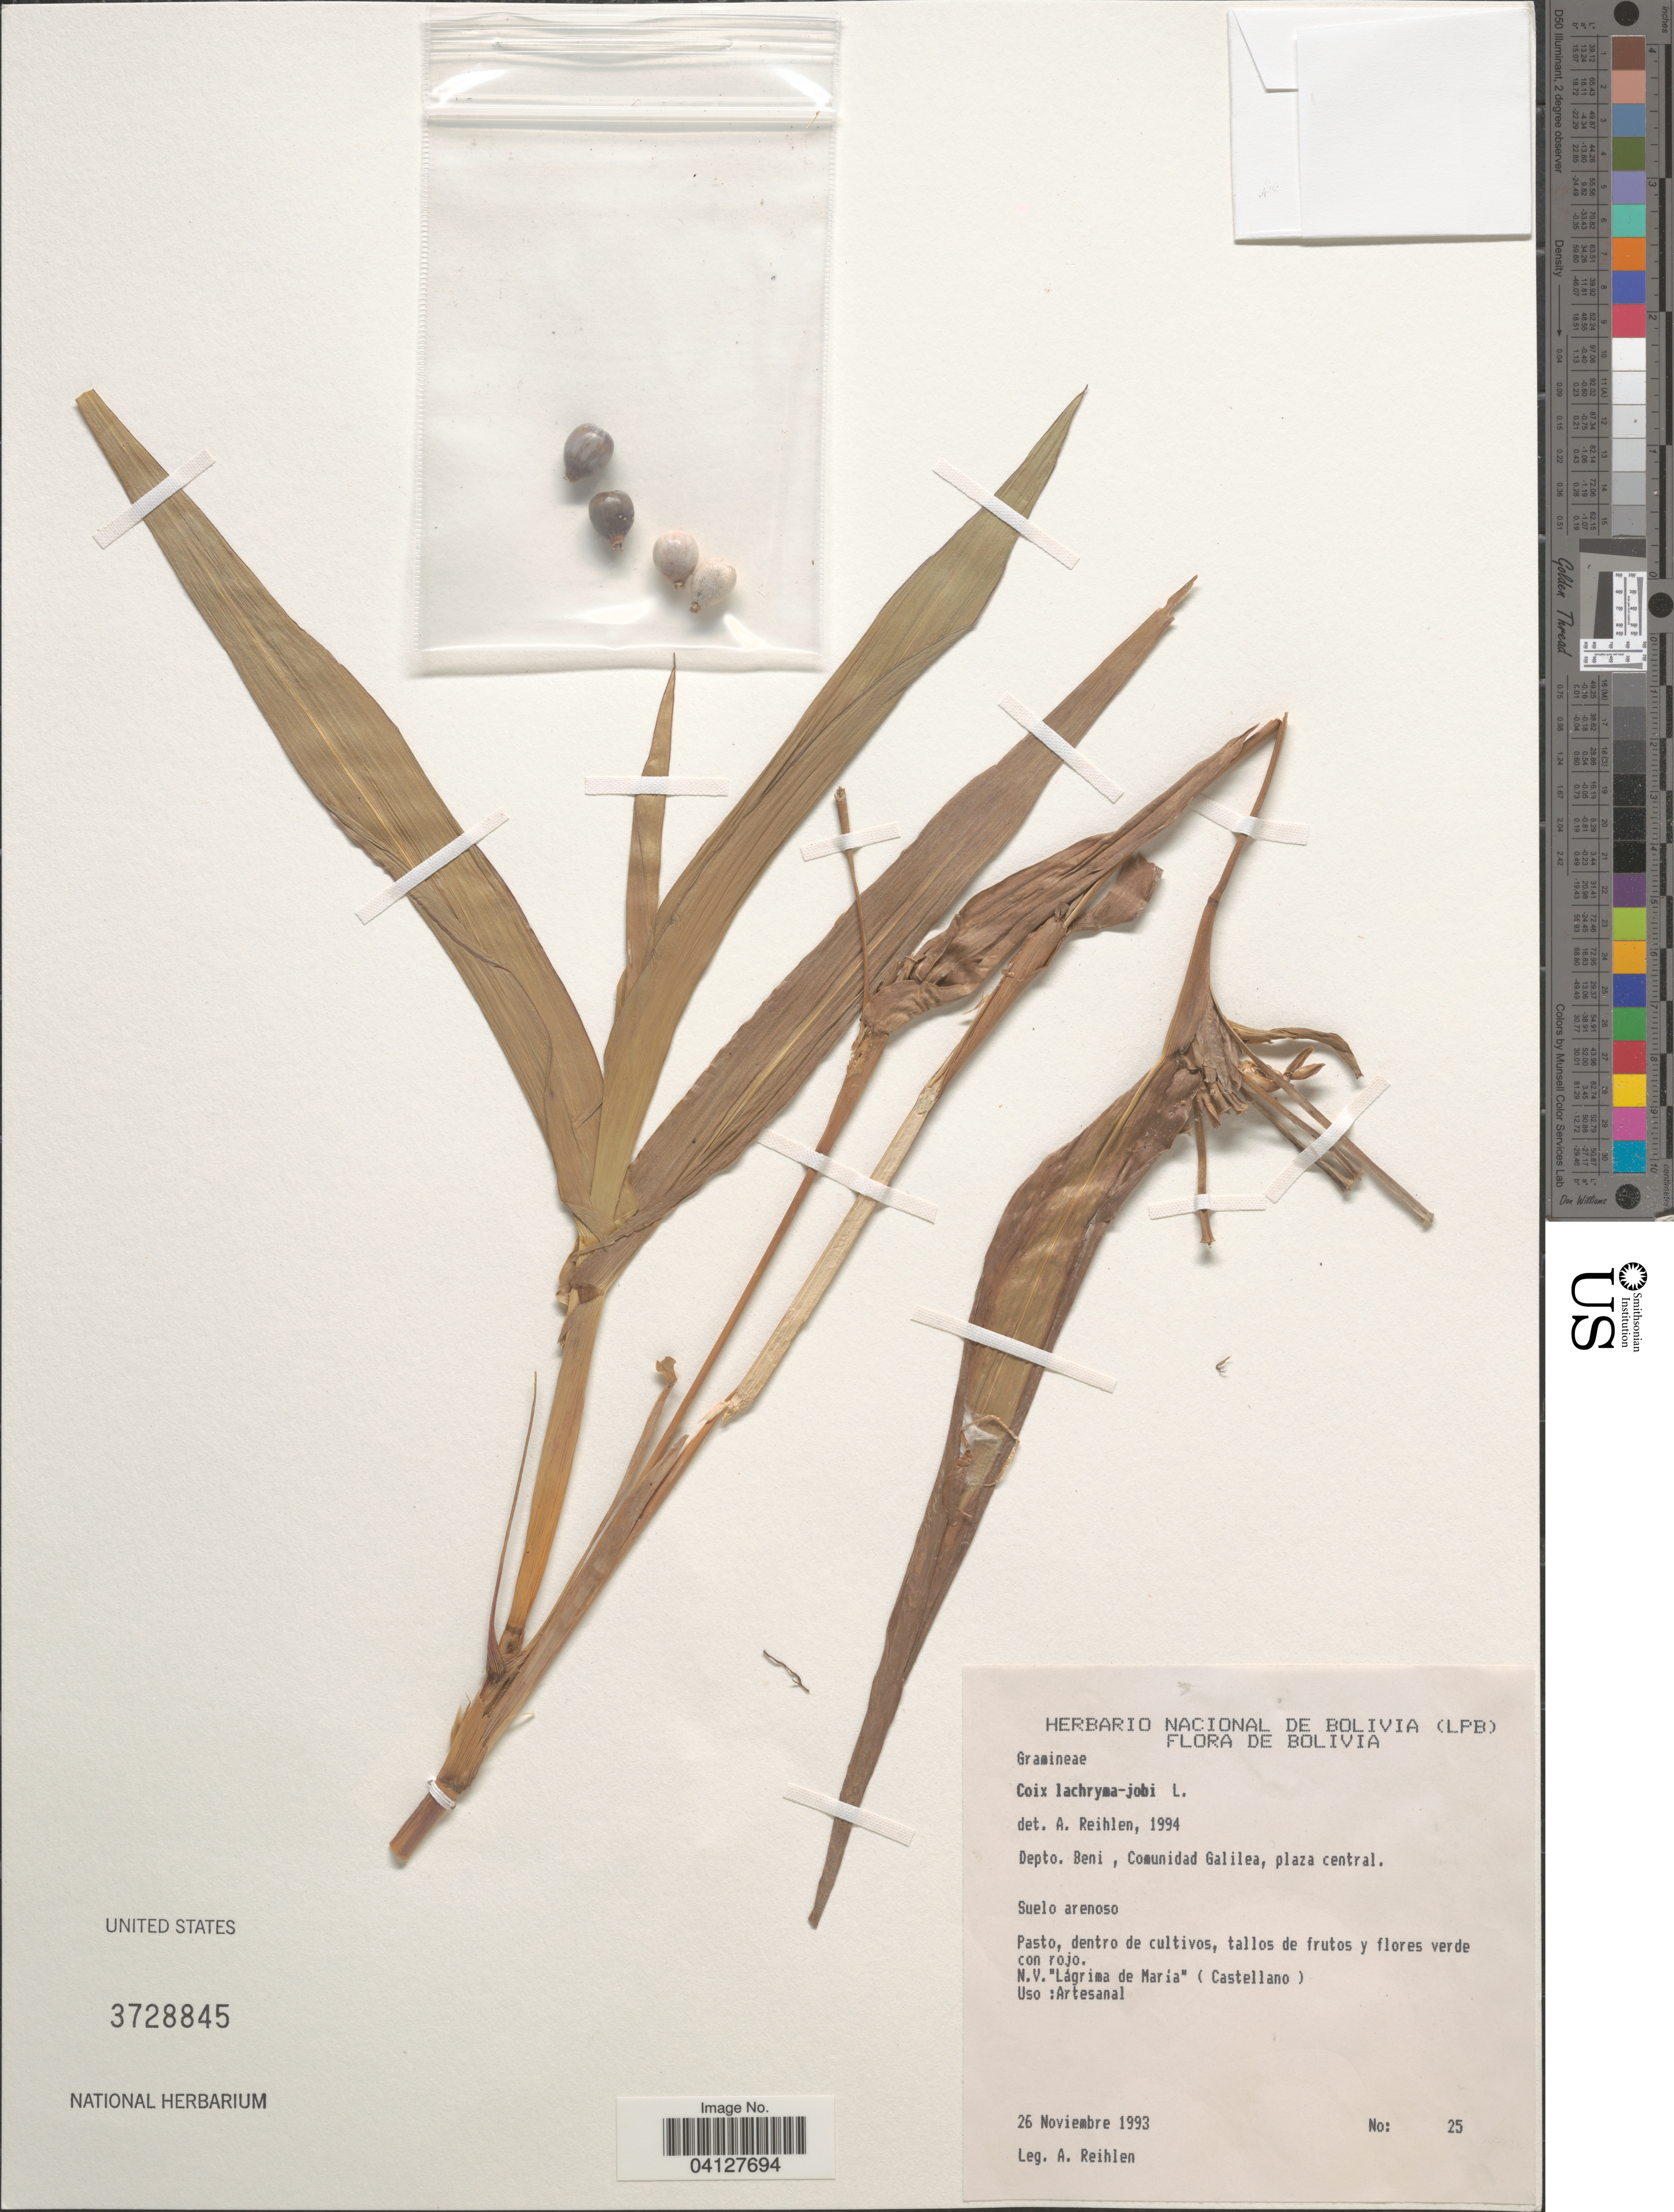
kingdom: Plantae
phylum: Tracheophyta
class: Liliopsida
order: Poales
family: Poaceae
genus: Coix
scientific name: Coix lacryma-jobi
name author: L.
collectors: A. Reihlen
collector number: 25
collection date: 1993-11-26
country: Bolivia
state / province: Beni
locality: Depto. Beni, Comunidad Galilea, plaza central.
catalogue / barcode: US 3728845